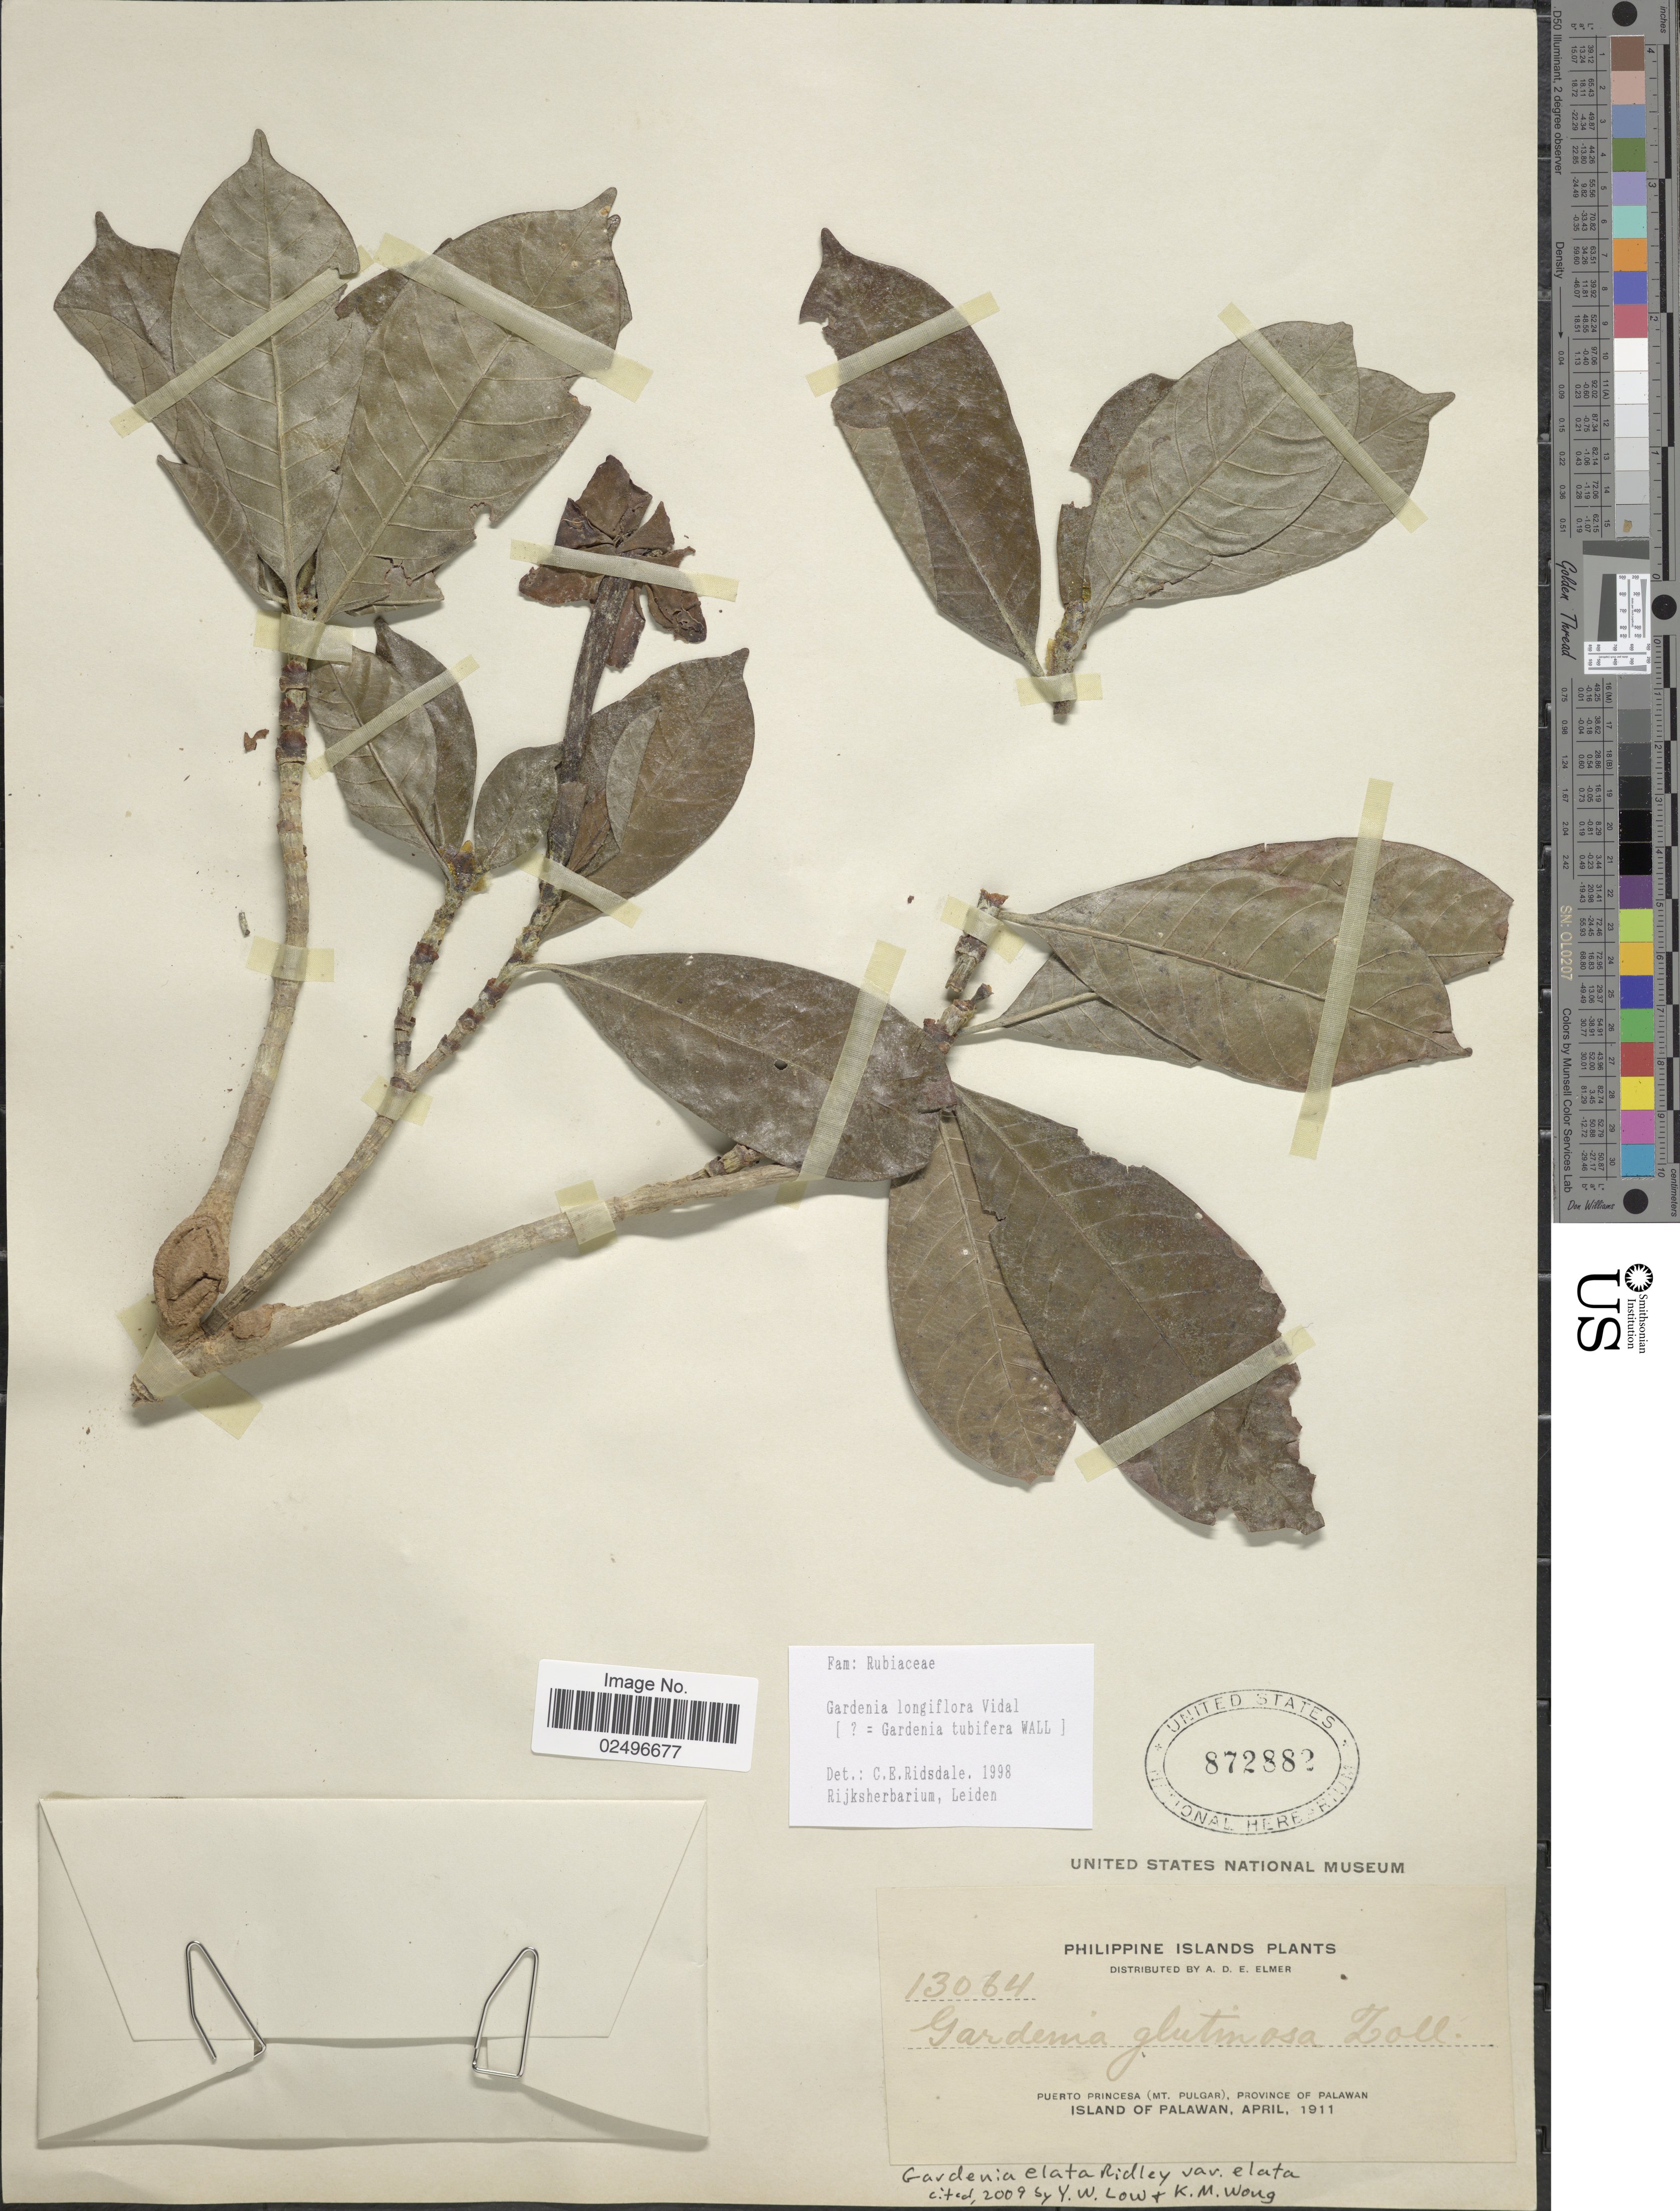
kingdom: Plantae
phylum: Tracheophyta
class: Magnoliopsida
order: Gentianales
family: Rubiaceae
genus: Gardenia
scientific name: Gardenia elata var. elata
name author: Ridl.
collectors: A. D. E. Elmer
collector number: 13064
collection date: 1911-04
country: Philippines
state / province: Mimaropa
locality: Puerto Princesa (Mt. Pulgar) Province of Palawan. Island of Palawan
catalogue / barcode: US 872882